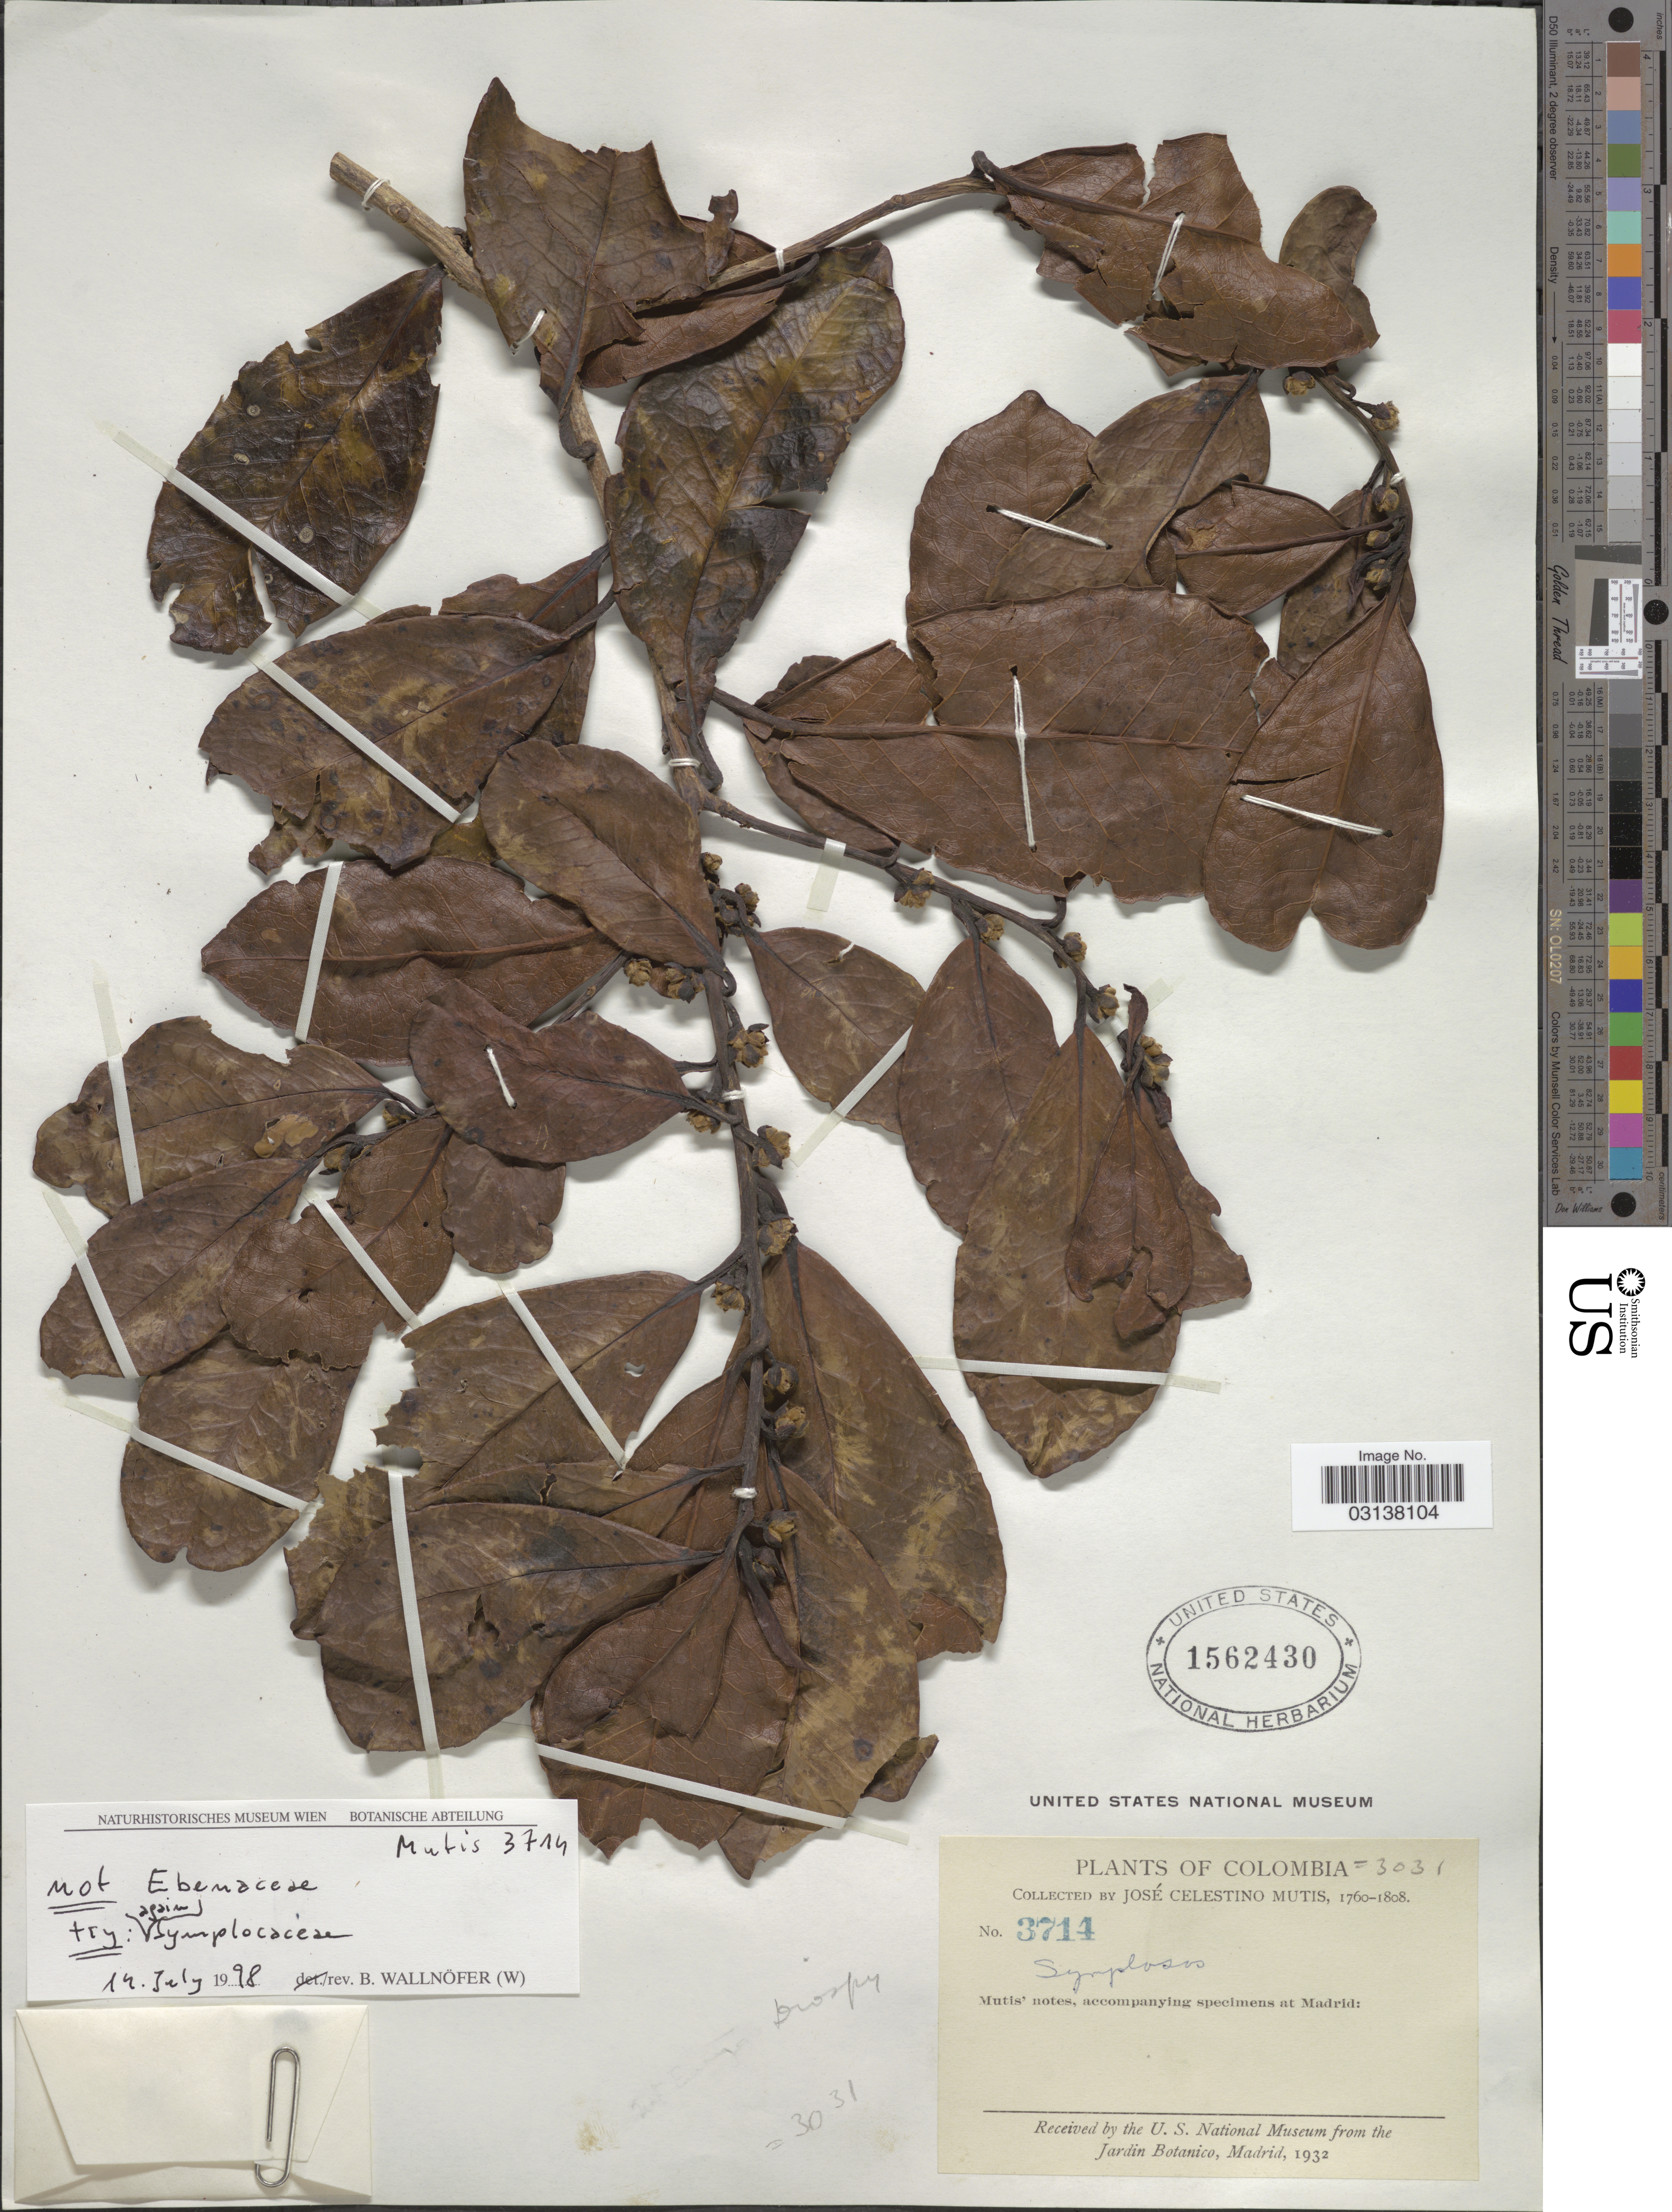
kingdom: Plantae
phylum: Tracheophyta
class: Magnoliopsida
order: Ericales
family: Symplocaceae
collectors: J. C. B. Mutis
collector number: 3714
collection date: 1760/1808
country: Colombia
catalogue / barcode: US 1562430